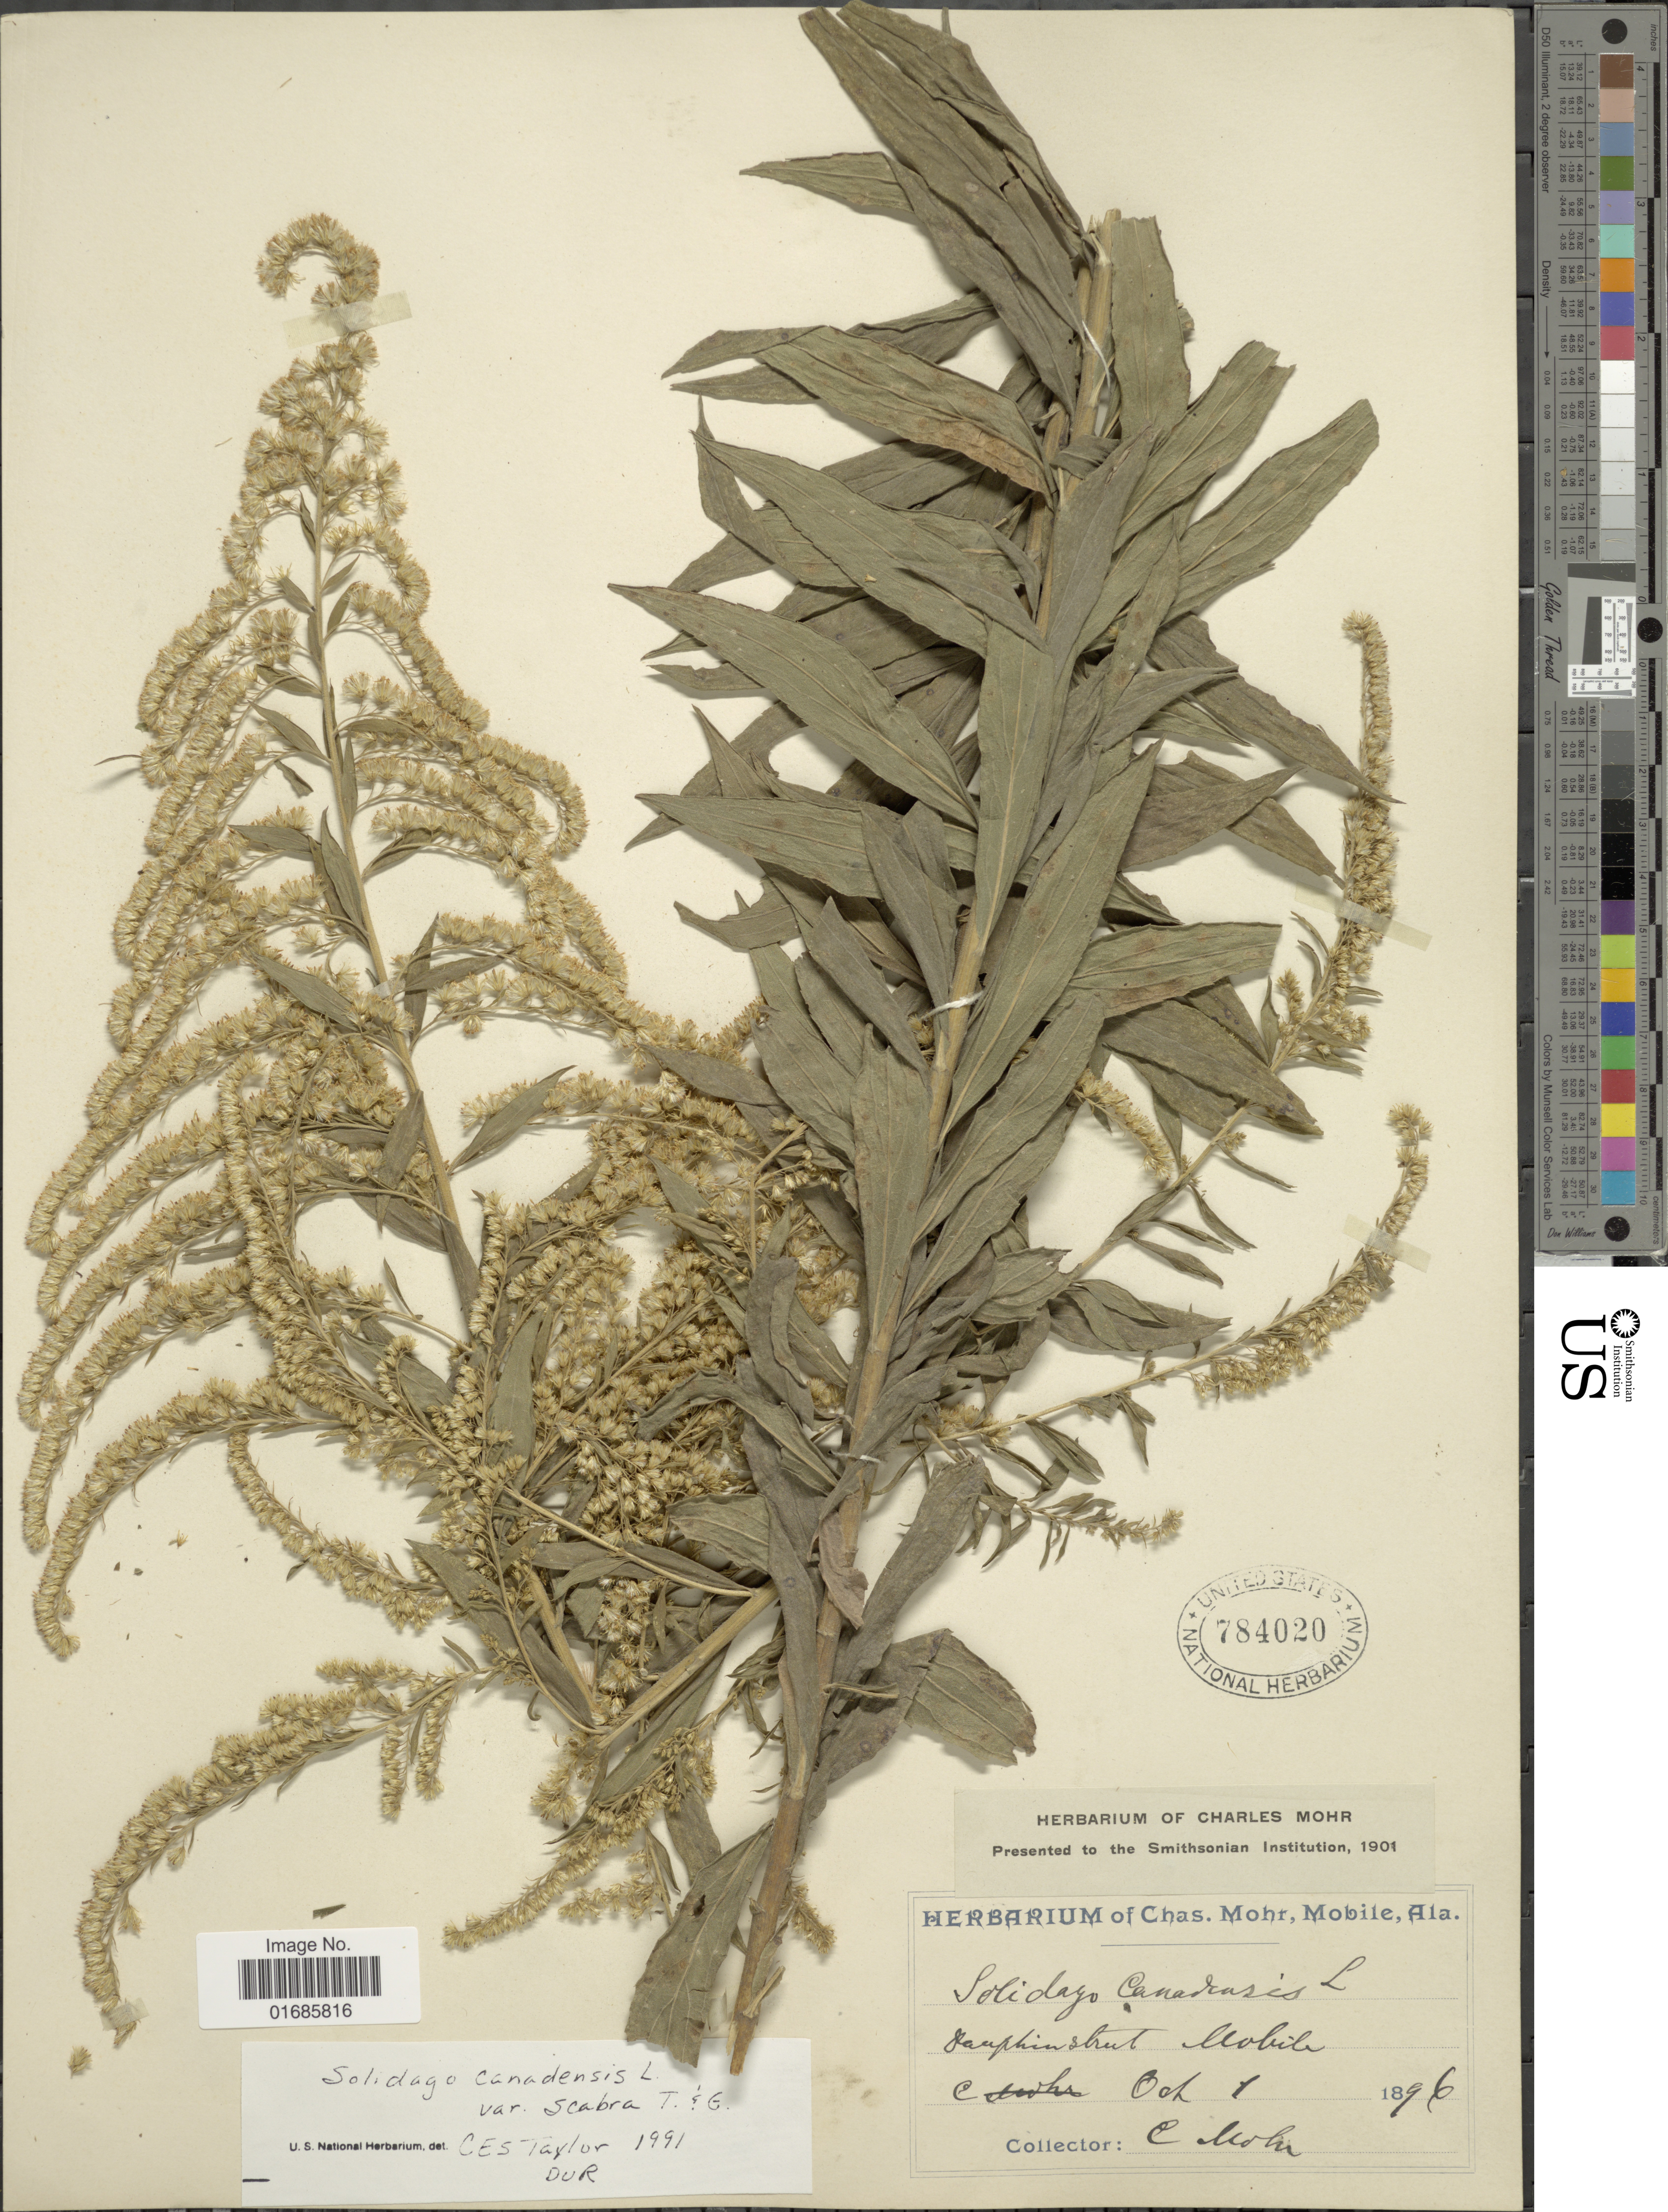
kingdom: Plantae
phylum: Tracheophyta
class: Magnoliopsida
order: Asterales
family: Asteraceae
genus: Solidago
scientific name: Solidago canadensis var. scabra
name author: (Muhl. ex Willd.) Torr. & A. Gray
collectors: Mohr, C. T. (herbarium)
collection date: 1896-10-07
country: United States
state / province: Alabama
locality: Dauphin Street Mobile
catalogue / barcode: US 784020